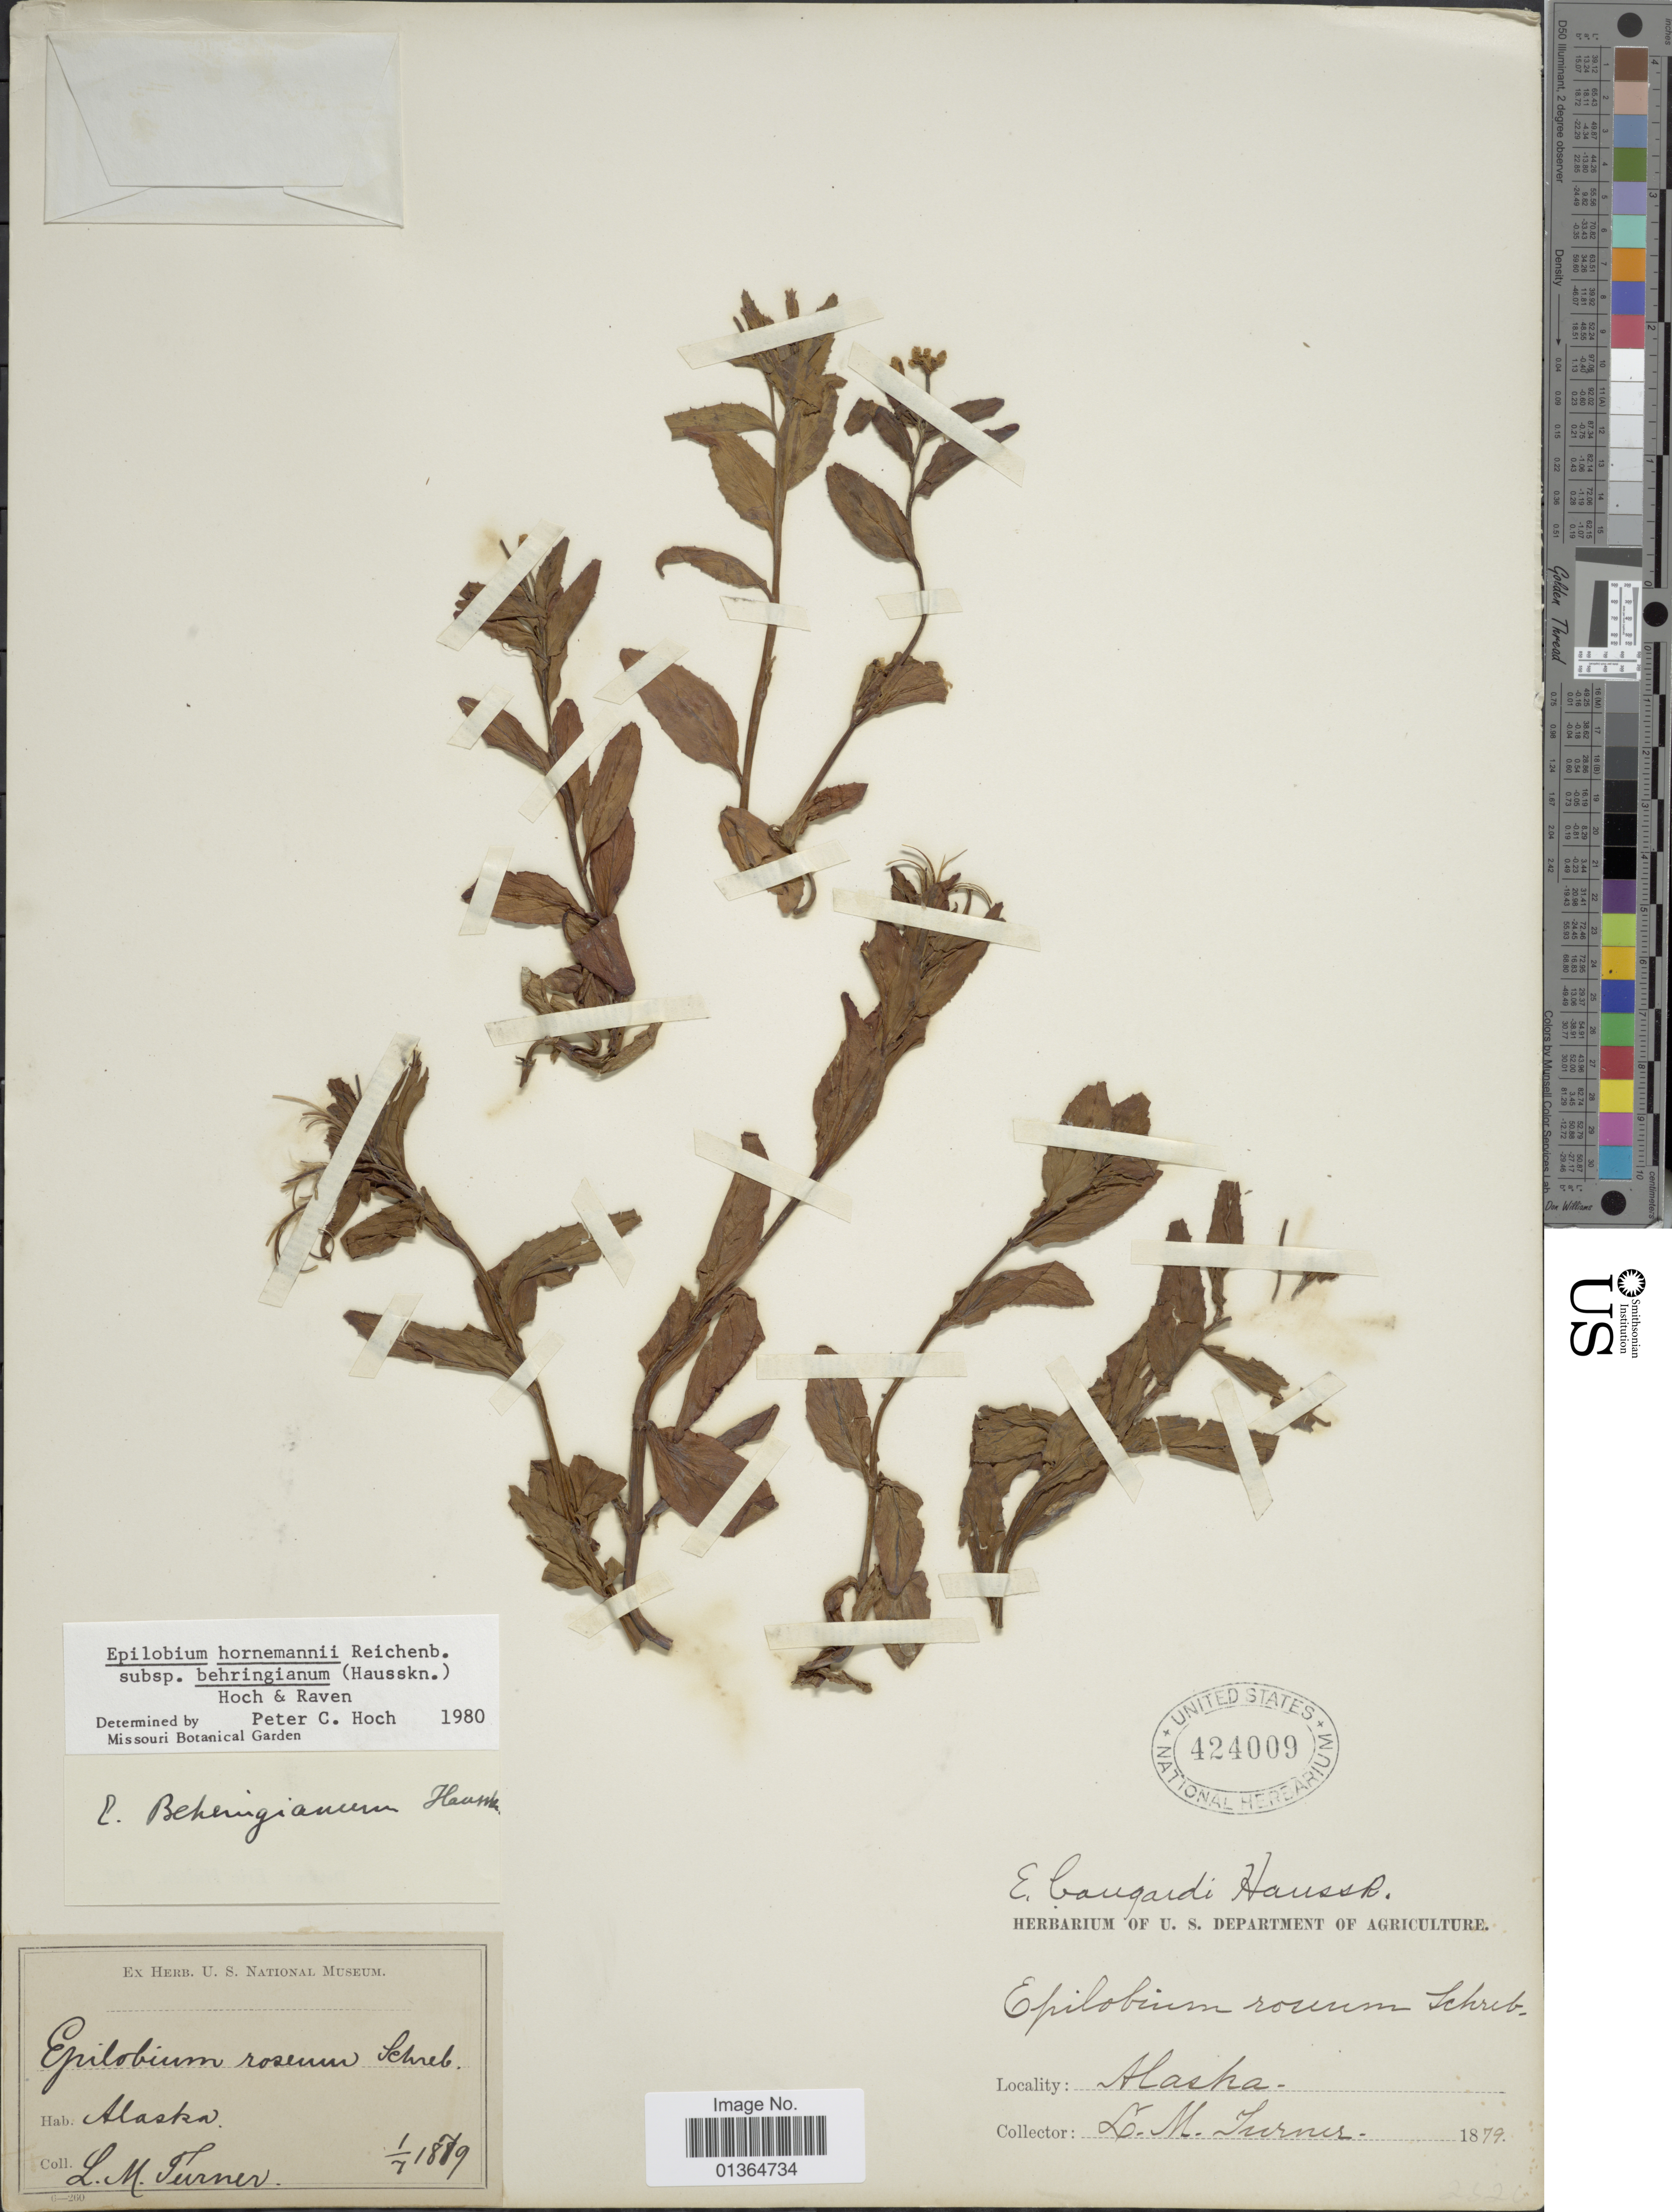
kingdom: Plantae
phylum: Tracheophyta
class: Magnoliopsida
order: Myrtales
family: Onagraceae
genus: Epilobium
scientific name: Epilobium hornemannii subsp. behringianum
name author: (Hausskn.) Hoch & P.H. Raven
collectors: L. M. Turner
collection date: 1879-07-01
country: United States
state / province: Alaska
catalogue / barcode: US 424009